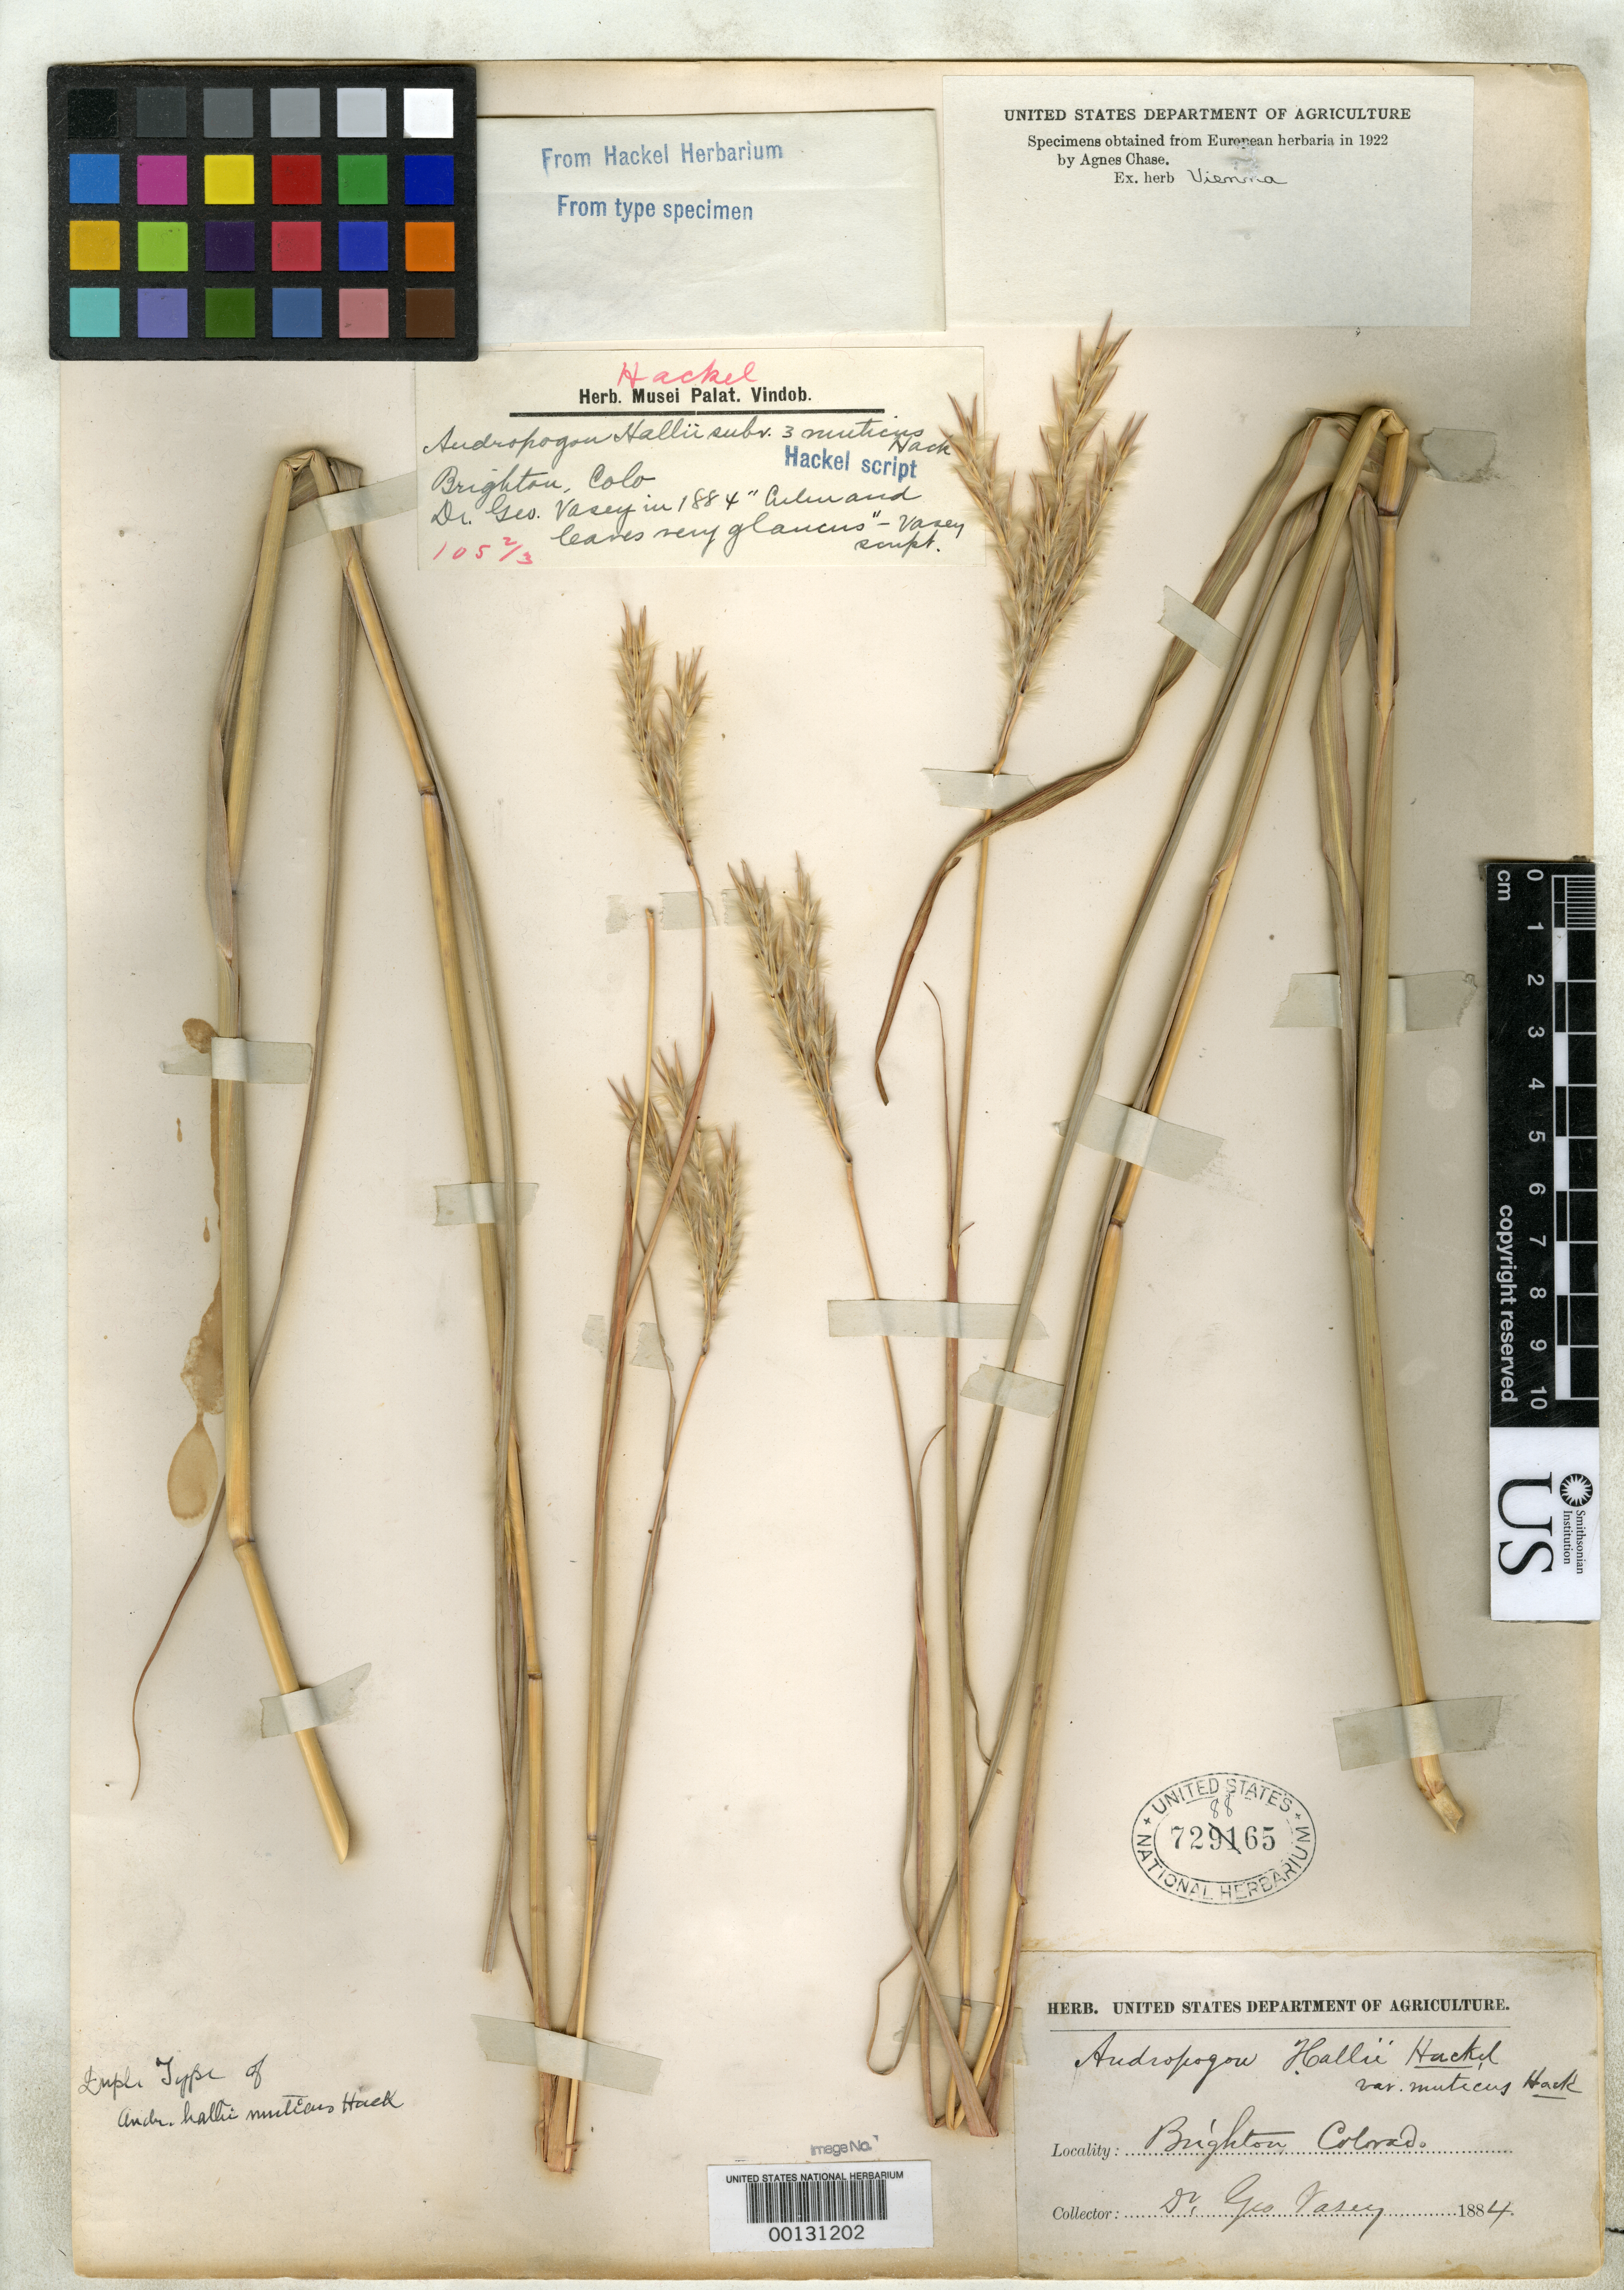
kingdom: Plantae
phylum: Tracheophyta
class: Liliopsida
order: Poales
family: Poaceae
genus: Andropogon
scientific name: Andropogon hallii var. muticus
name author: Hack. in A. DC.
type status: Isotype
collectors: G. R. Vasey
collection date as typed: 1884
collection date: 1884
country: United States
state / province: Colorado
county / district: Adams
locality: Brighton.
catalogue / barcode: US 728865